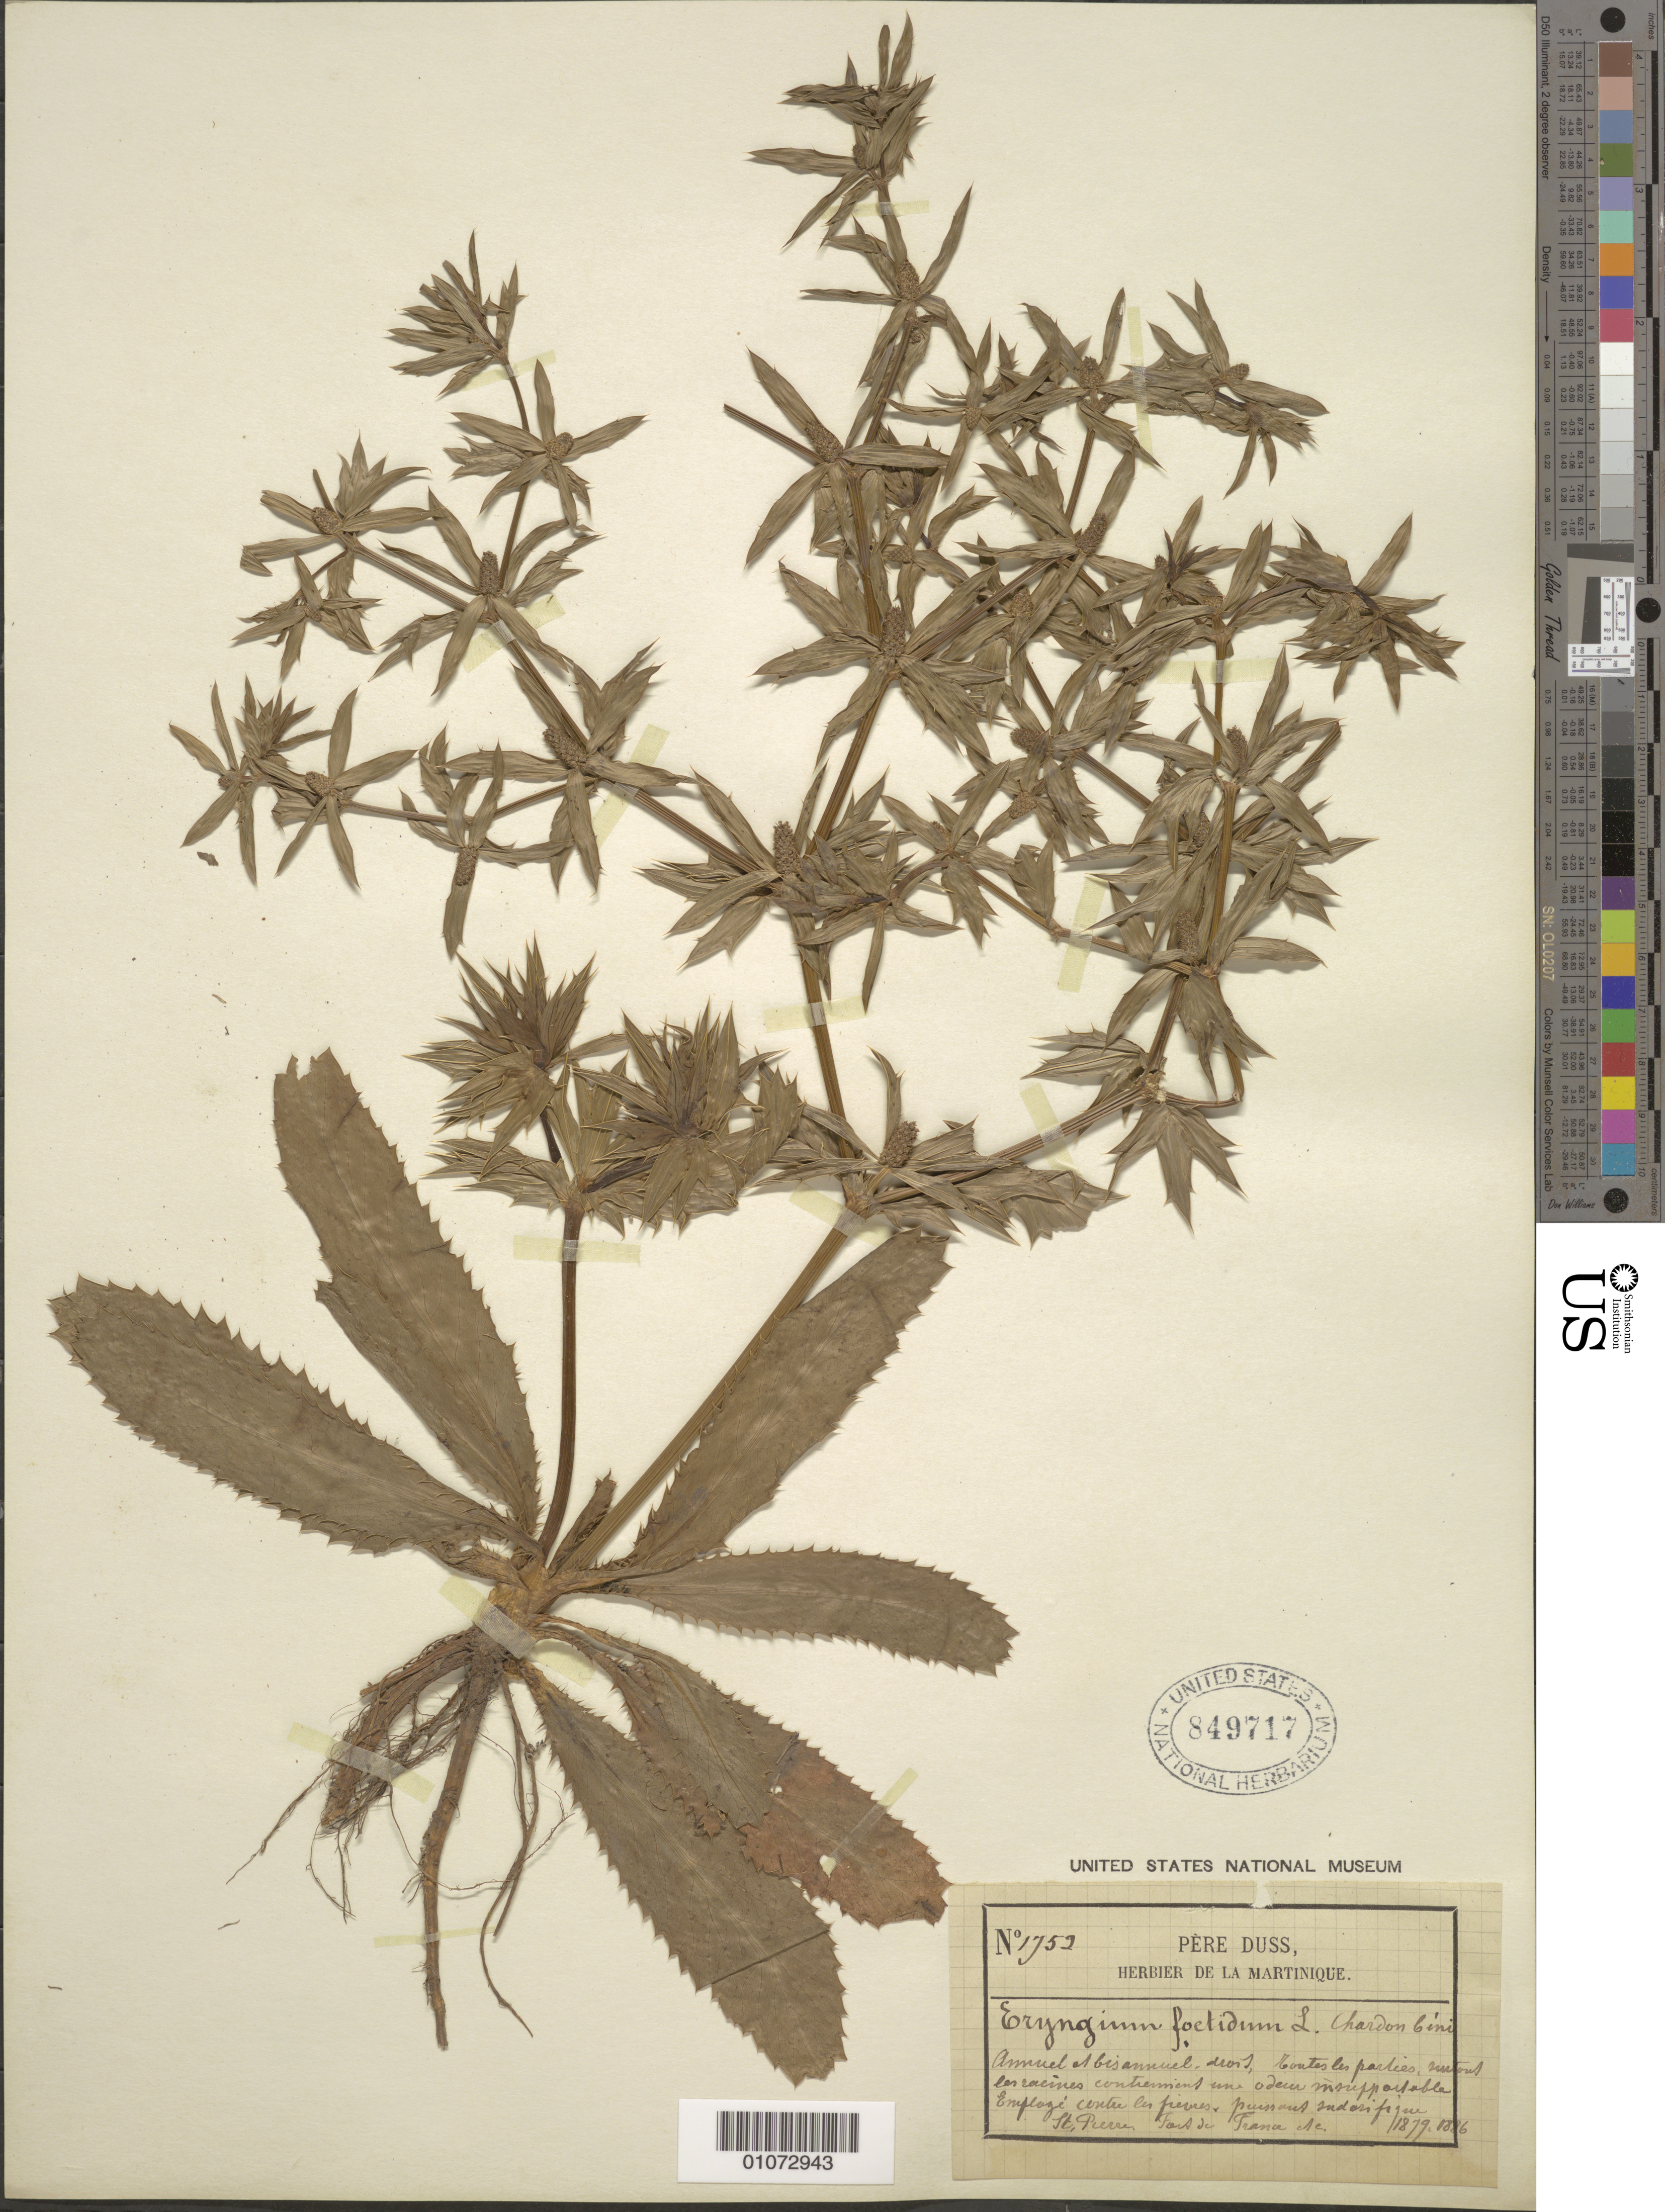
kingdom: Plantae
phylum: Tracheophyta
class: Magnoliopsida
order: Apiales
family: Apiaceae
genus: Eryngium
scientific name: Eryngium foetidum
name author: L.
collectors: Père Duss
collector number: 1752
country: Martinique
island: Martinique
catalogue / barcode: US 849717